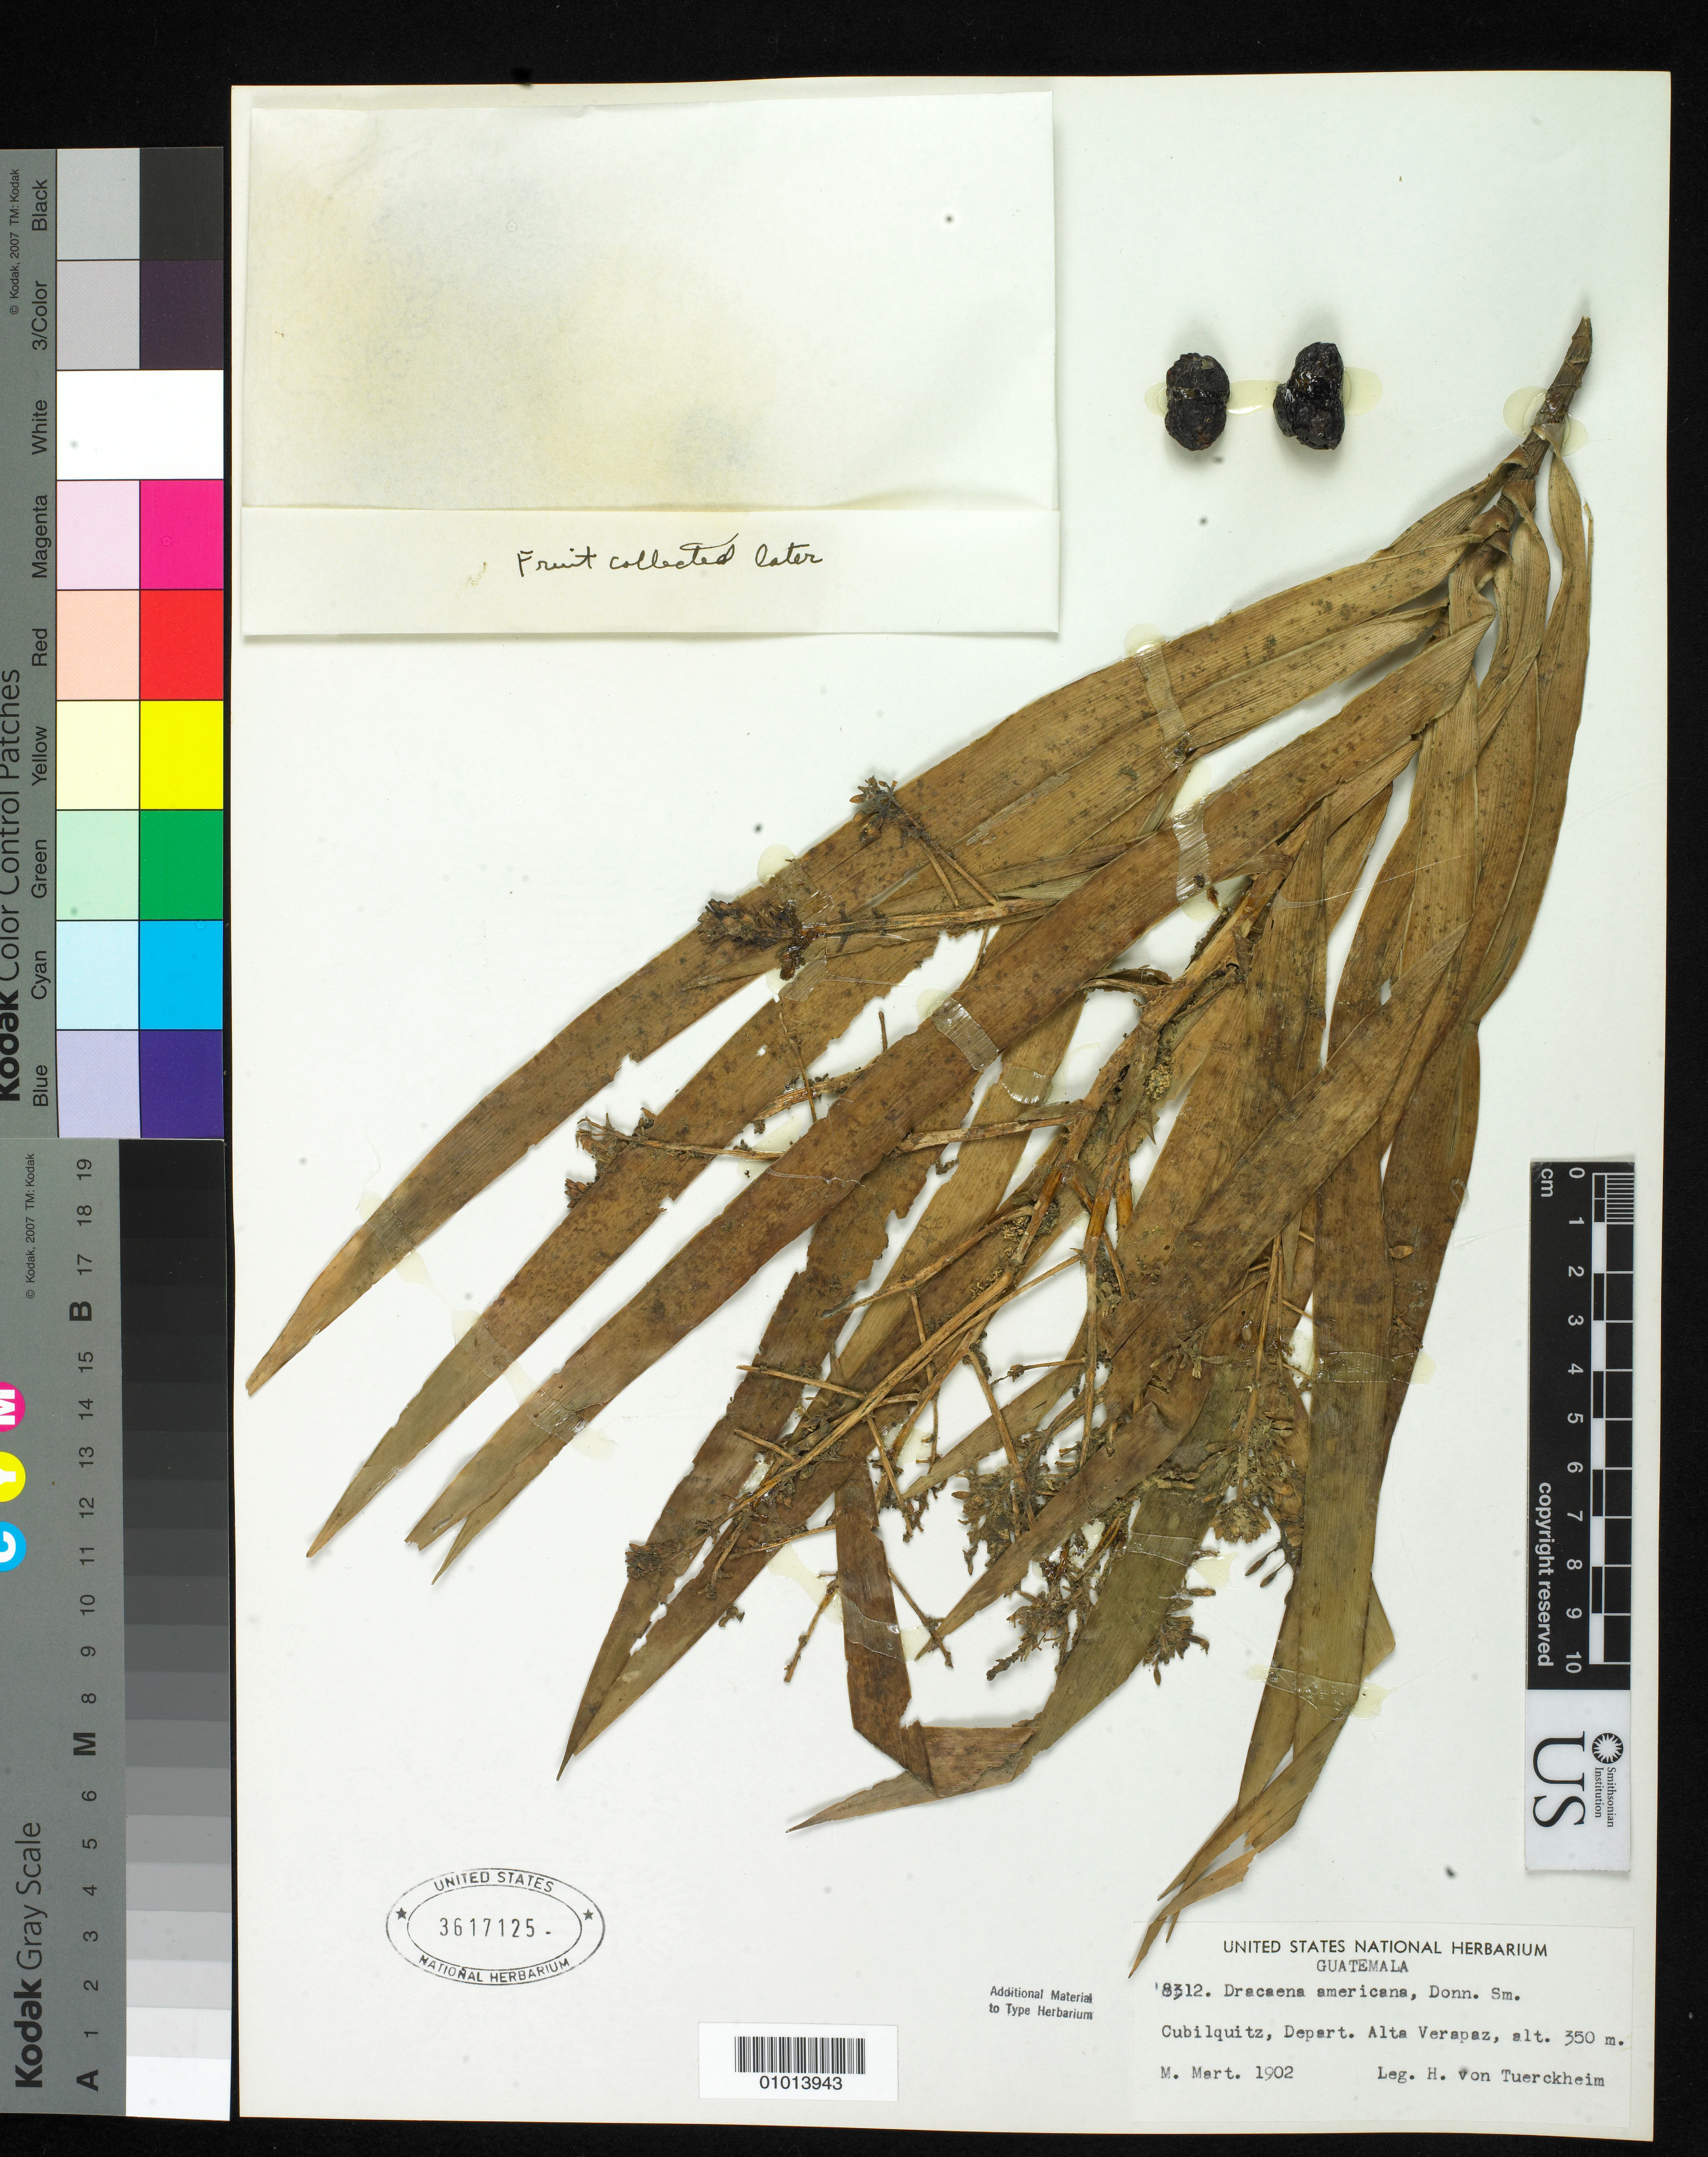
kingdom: Plantae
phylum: Tracheophyta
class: Liliopsida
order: Asparagales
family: Asparagaceae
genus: Dracaena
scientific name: Dracaena americana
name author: Donn. Sm. in Sarg.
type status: Isosyntype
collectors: H. von Türckheim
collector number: J.D.S. 8312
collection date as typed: Mar 1902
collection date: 1902-03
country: Guatemala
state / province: Alta Verapaz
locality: Cubilquitz.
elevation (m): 350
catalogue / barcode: US 3617125